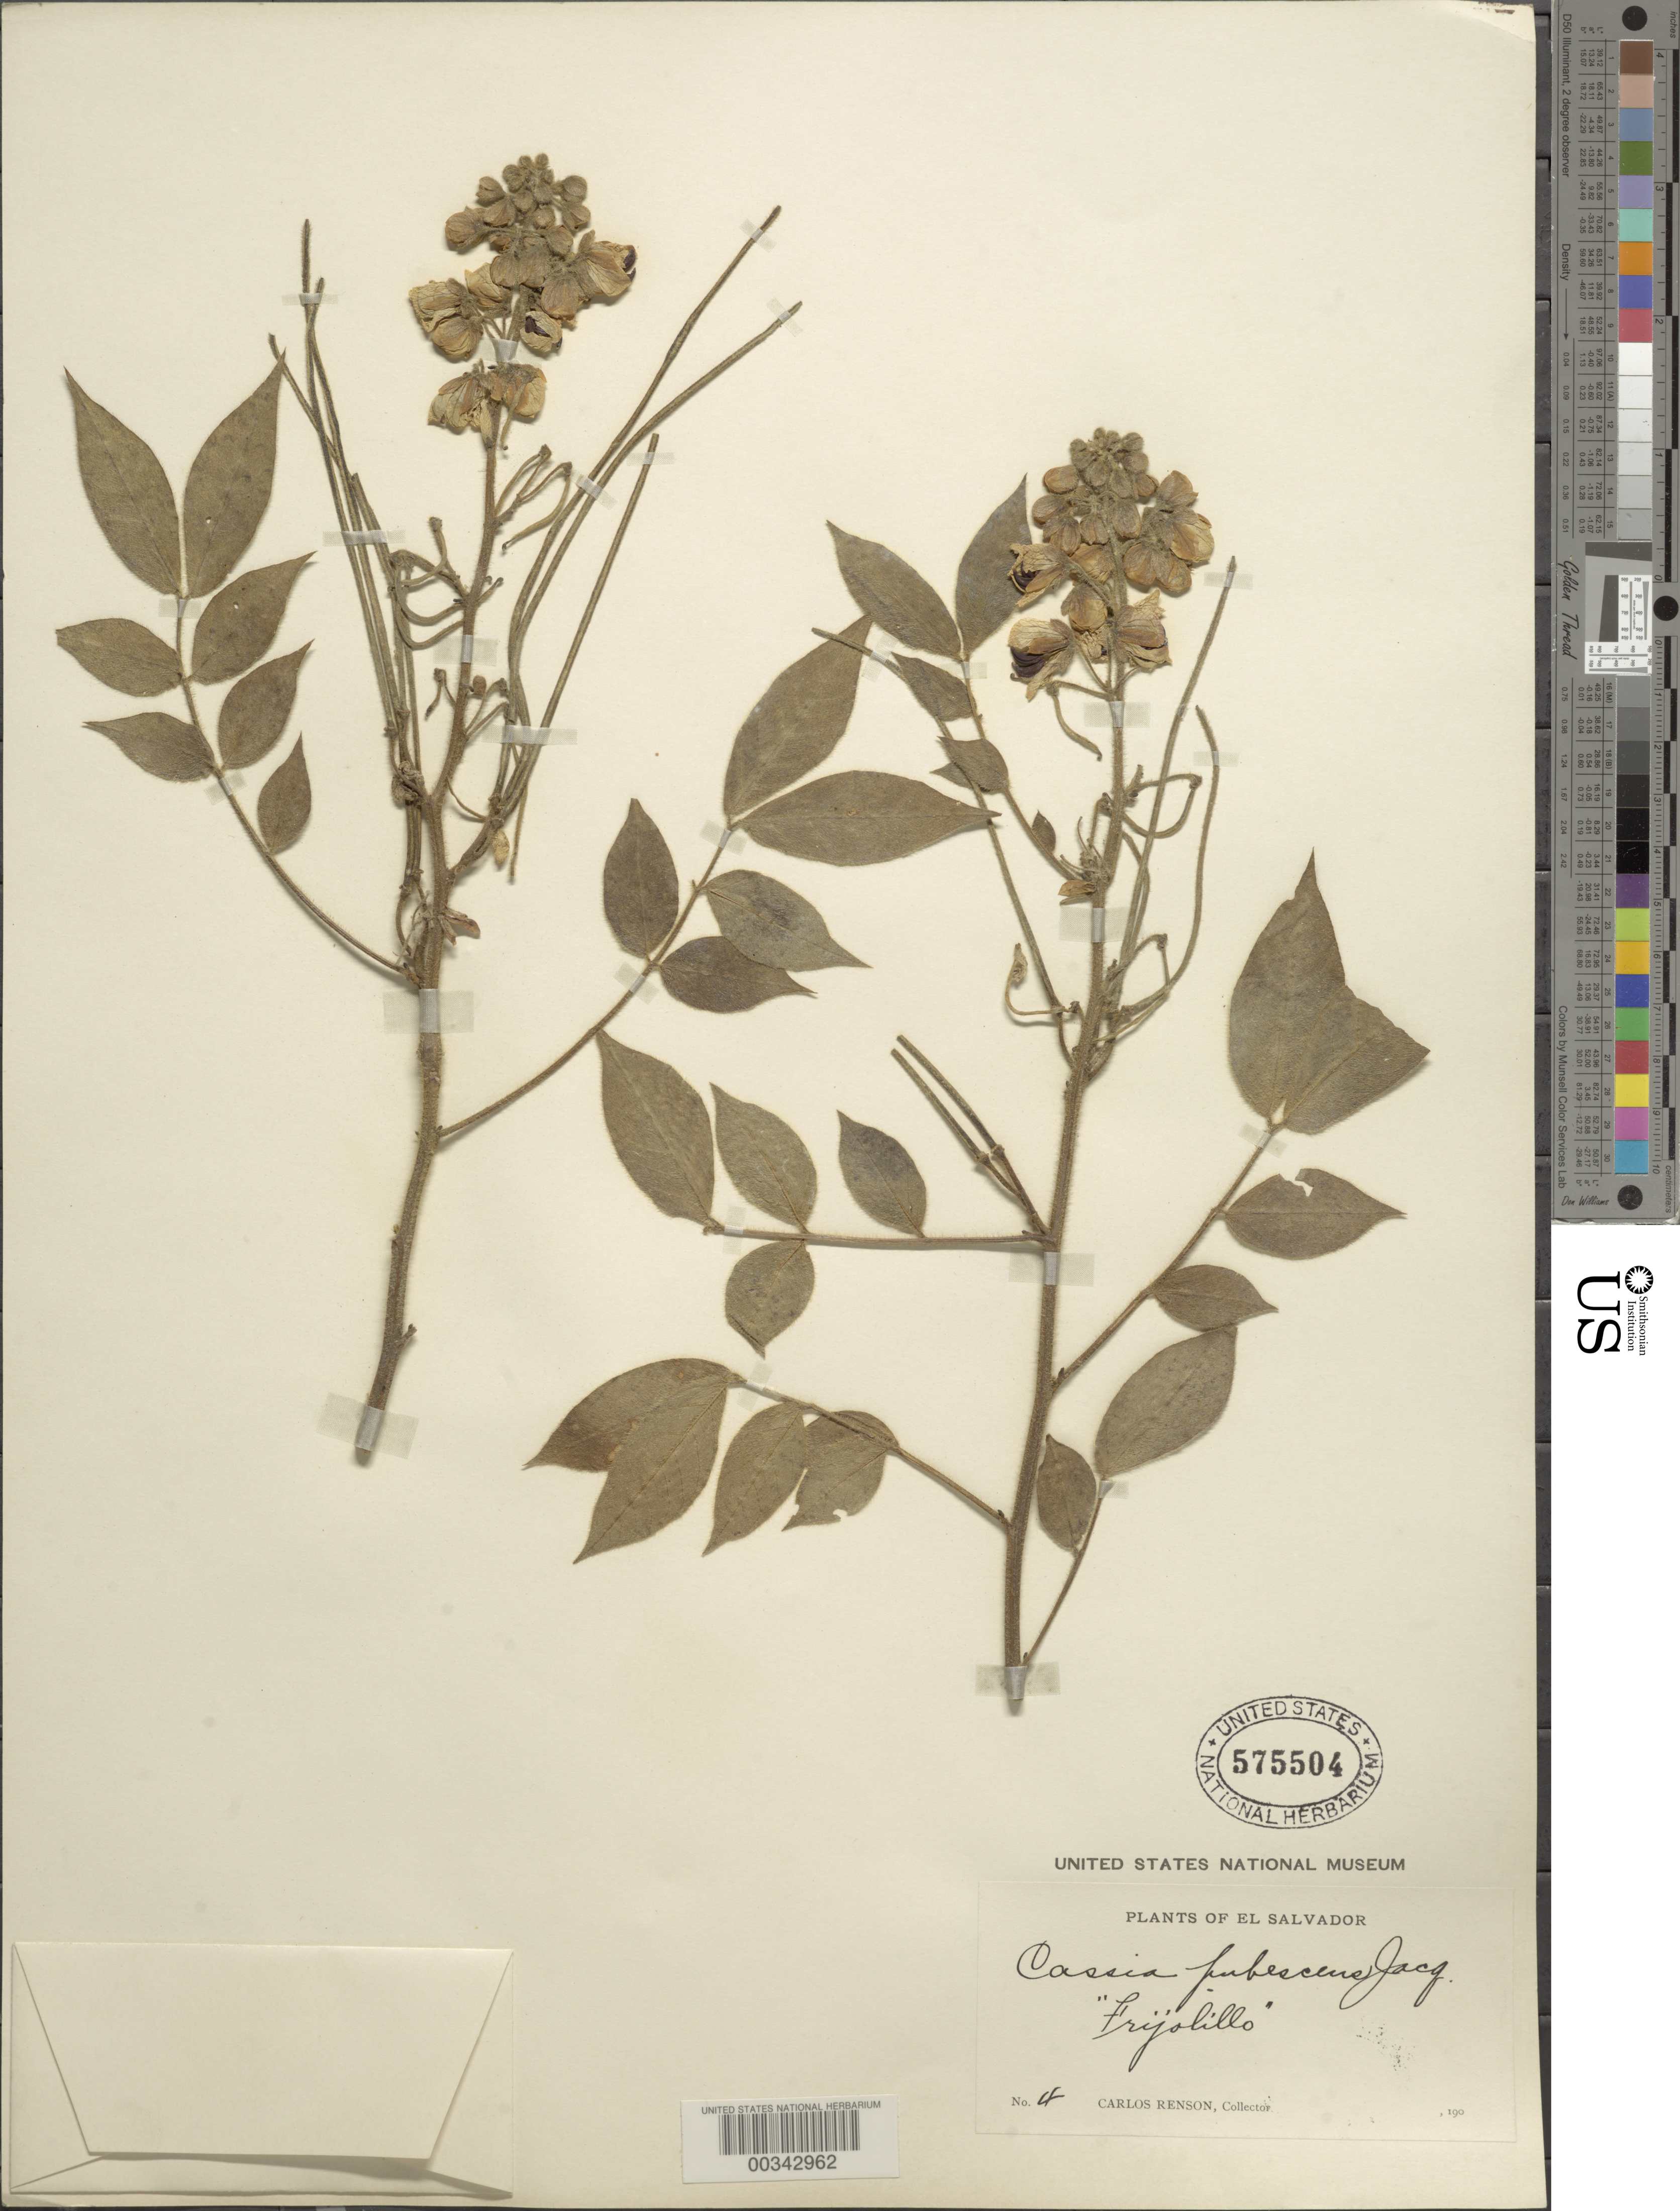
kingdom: Plantae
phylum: Tracheophyta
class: Magnoliopsida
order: Fabales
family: Fabaceae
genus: Senna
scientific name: Senna hirsuta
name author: (L.) H.S. Irwin & Barneby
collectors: C. Renson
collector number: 4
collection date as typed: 190-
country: El Salvador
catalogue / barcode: US 575504